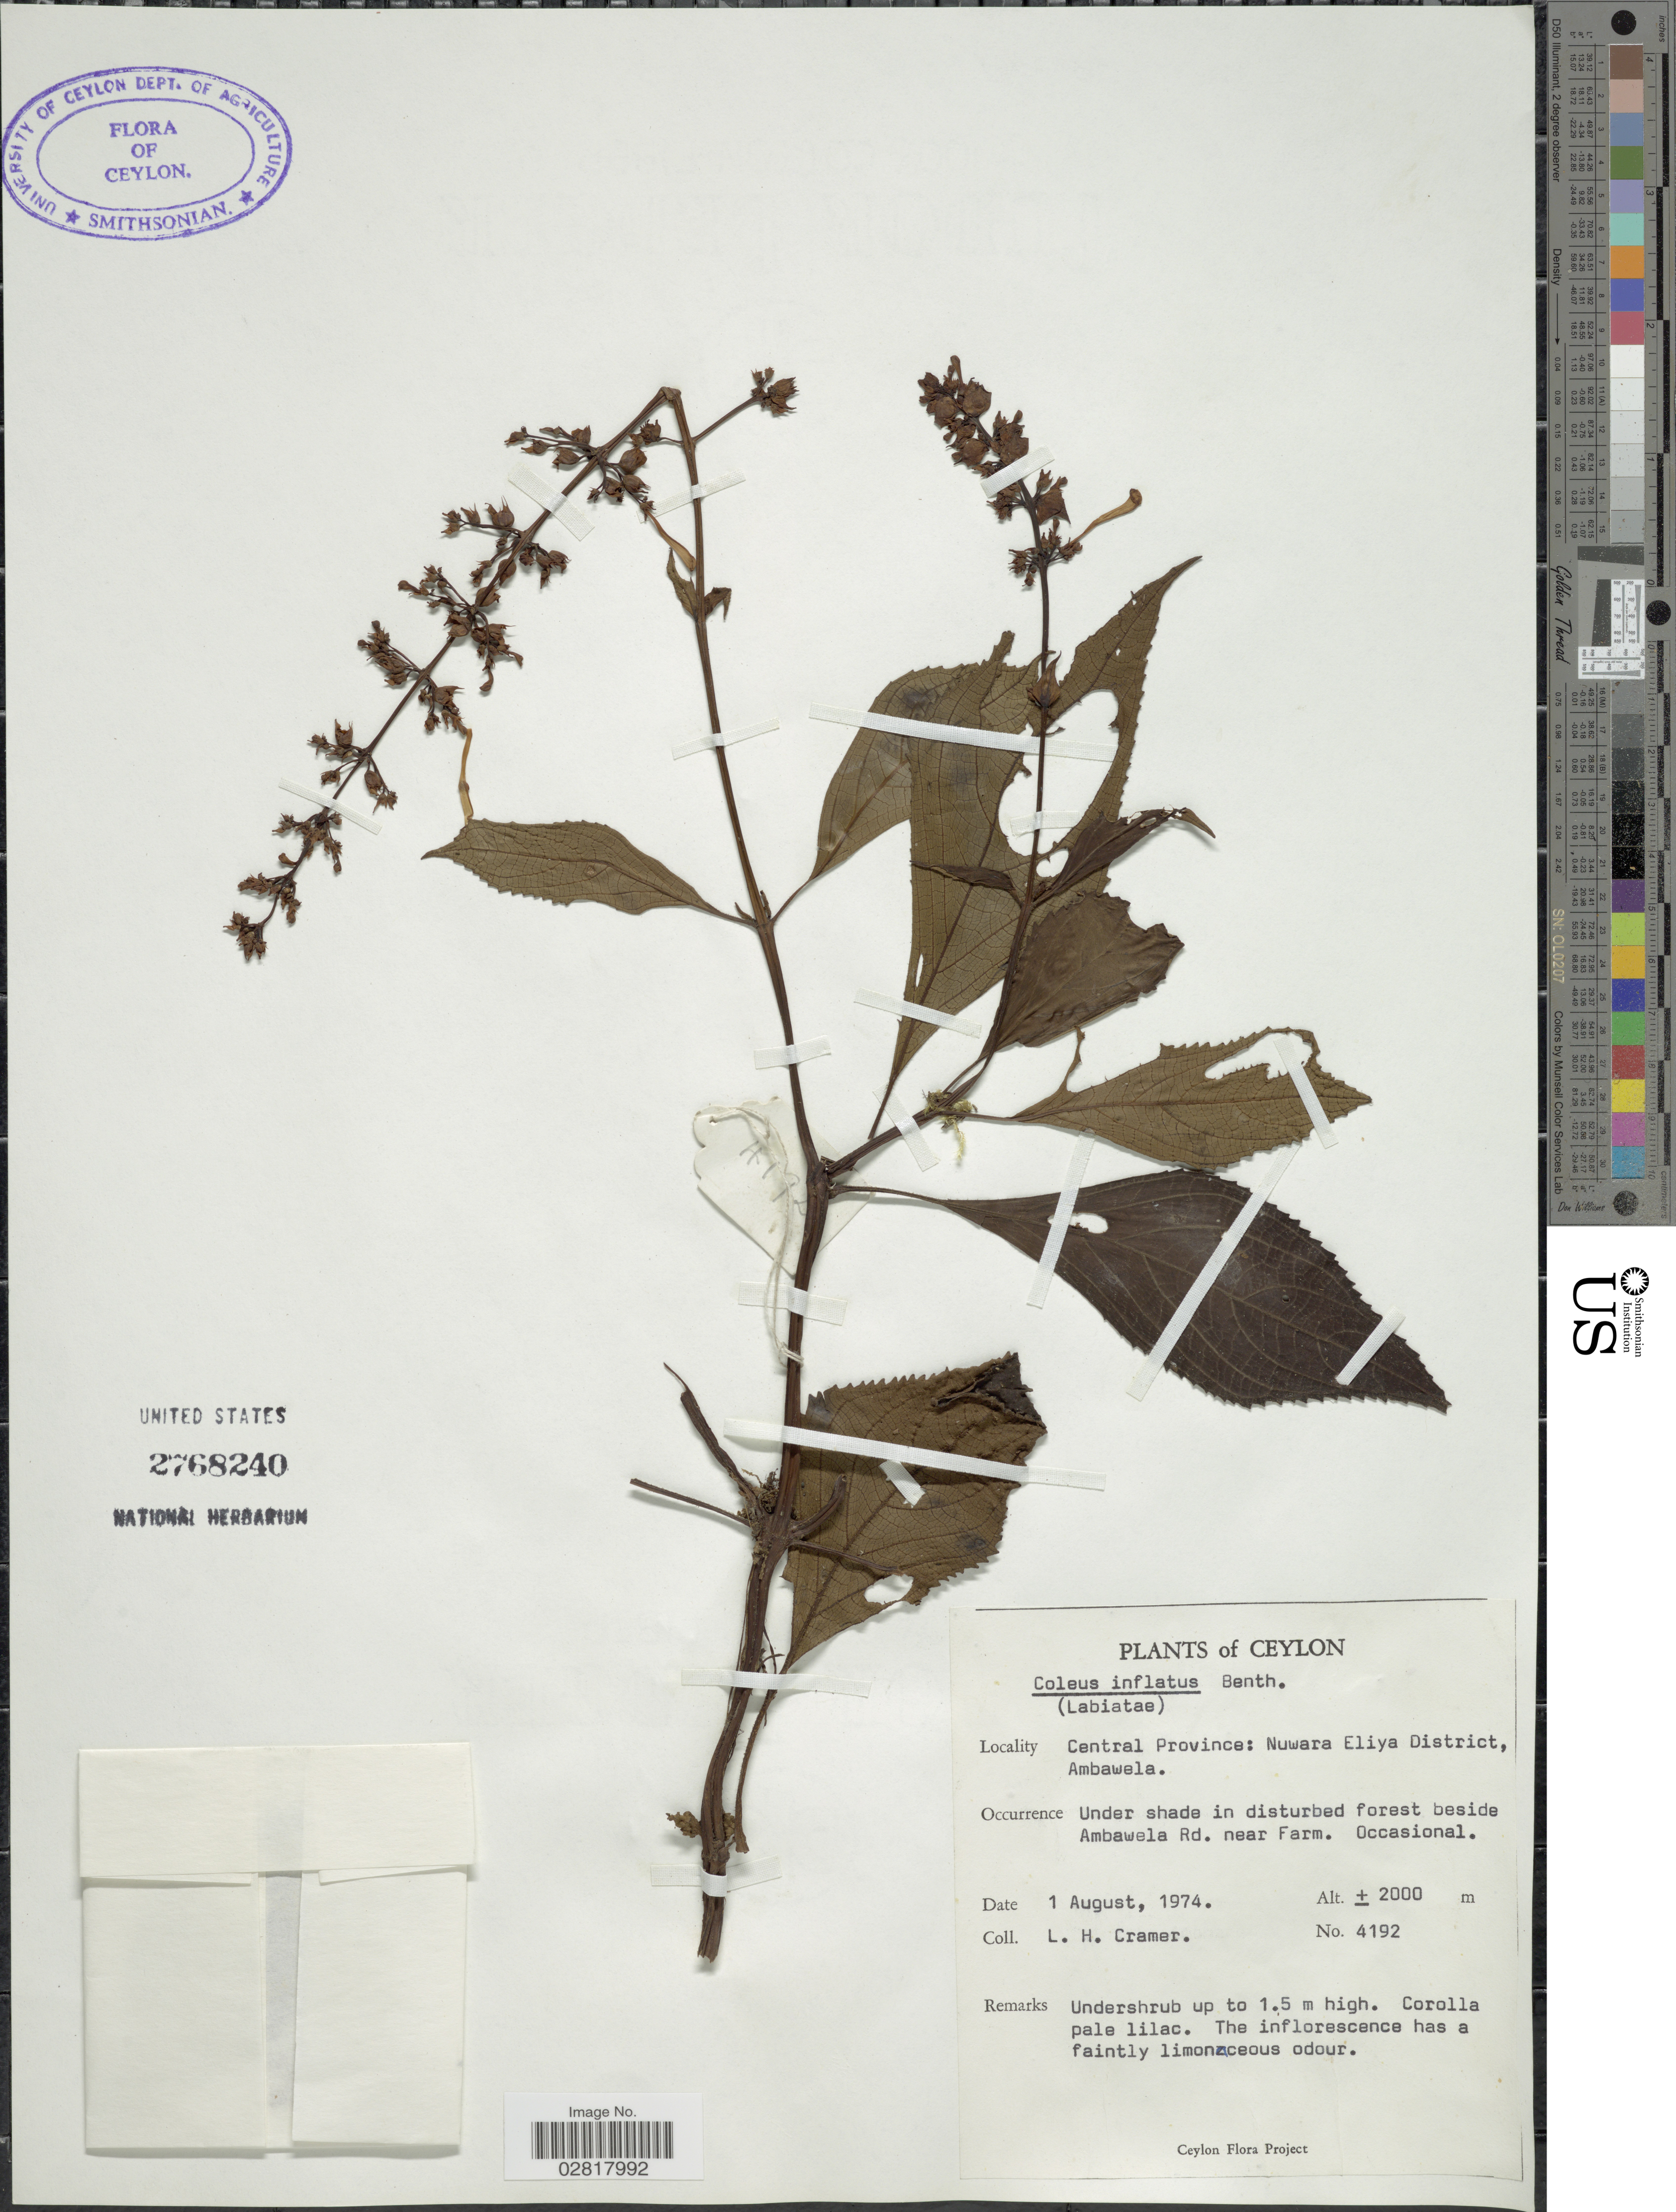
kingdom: Plantae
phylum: Tracheophyta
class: Magnoliopsida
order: Lamiales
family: Lamiaceae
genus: Plectranthus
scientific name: Plectranthus inflatus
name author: (Benth.) R.H. Willemse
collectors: L. H. Cramer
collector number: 4192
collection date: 1974-08-01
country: Sri Lanka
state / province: Central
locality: Ceylon, Nuwara Eliya District, Ambawela, beside Ambawela Rd. near Farm.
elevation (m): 2000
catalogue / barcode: US 2768240